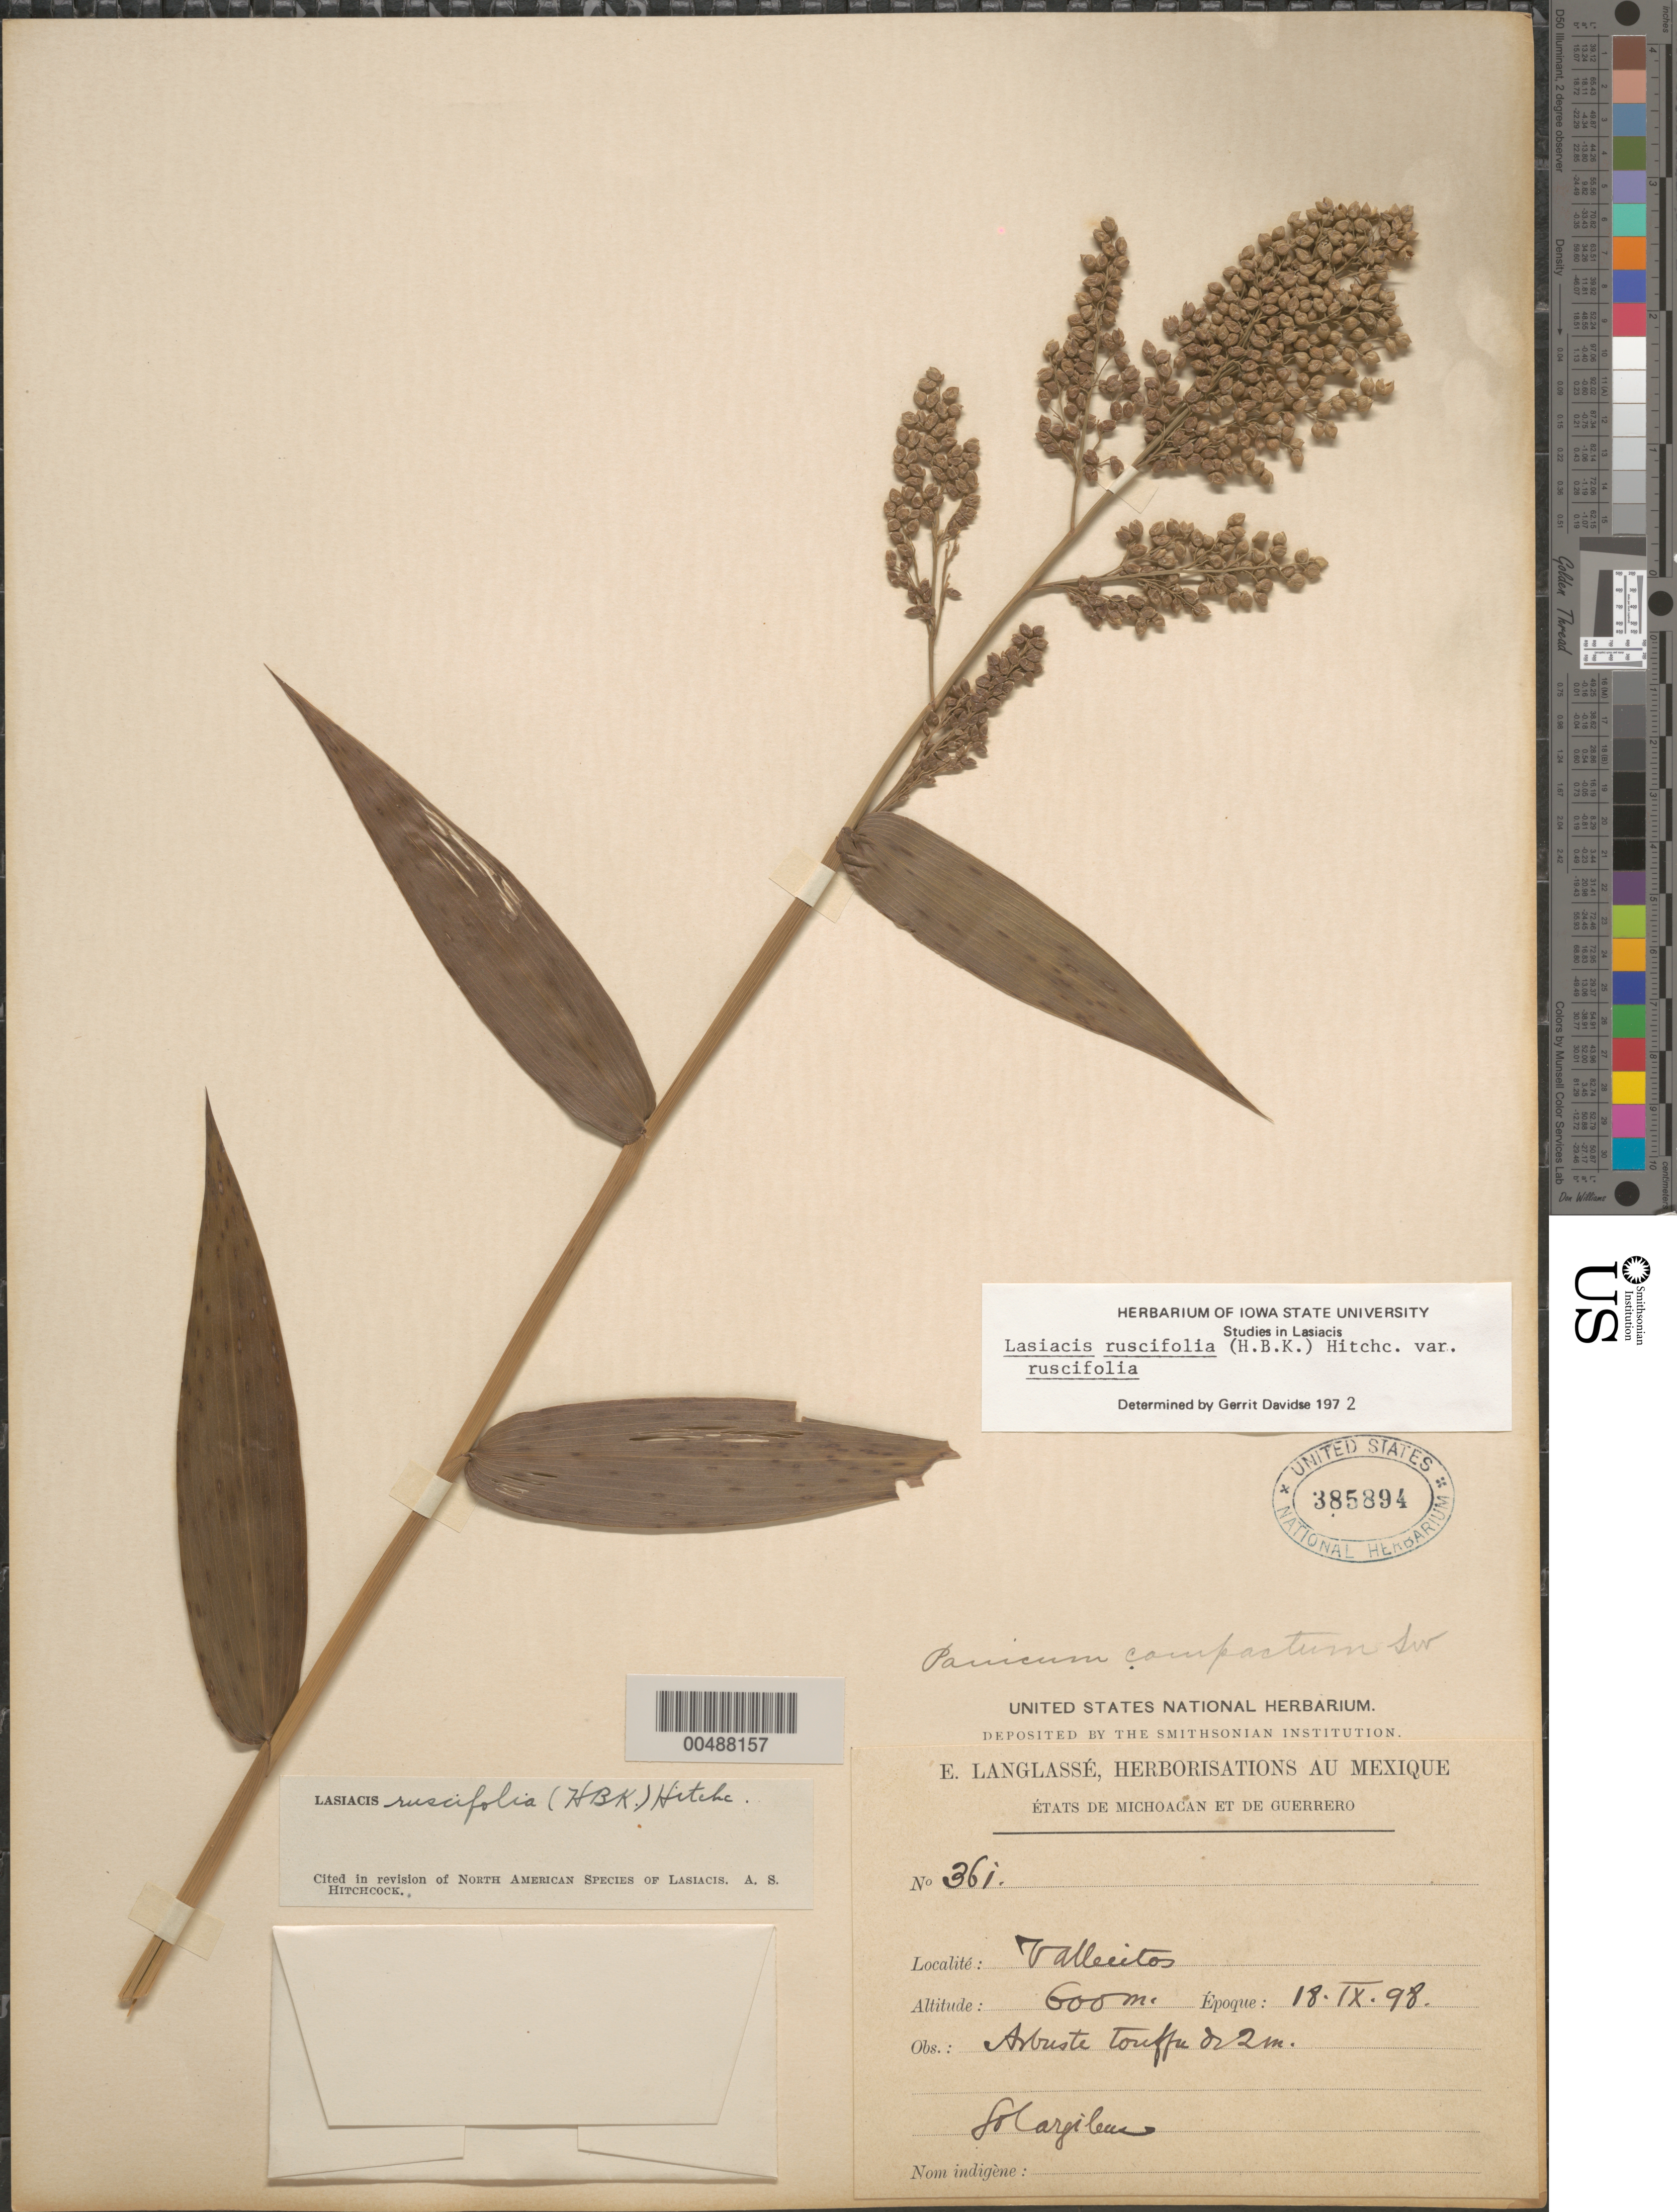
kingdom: Plantae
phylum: Tracheophyta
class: Liliopsida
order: Poales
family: Poaceae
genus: Lasiacis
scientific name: Lasiacis ruscifolia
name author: (Kunth) Hitchc.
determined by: Davidse, Gerrit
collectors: E. Langlassé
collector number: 361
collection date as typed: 18 Sep 1898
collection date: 1898-09-18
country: Mexico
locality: tats de Michoacan et de Guerrero, Vallecitos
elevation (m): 600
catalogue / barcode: US 385894